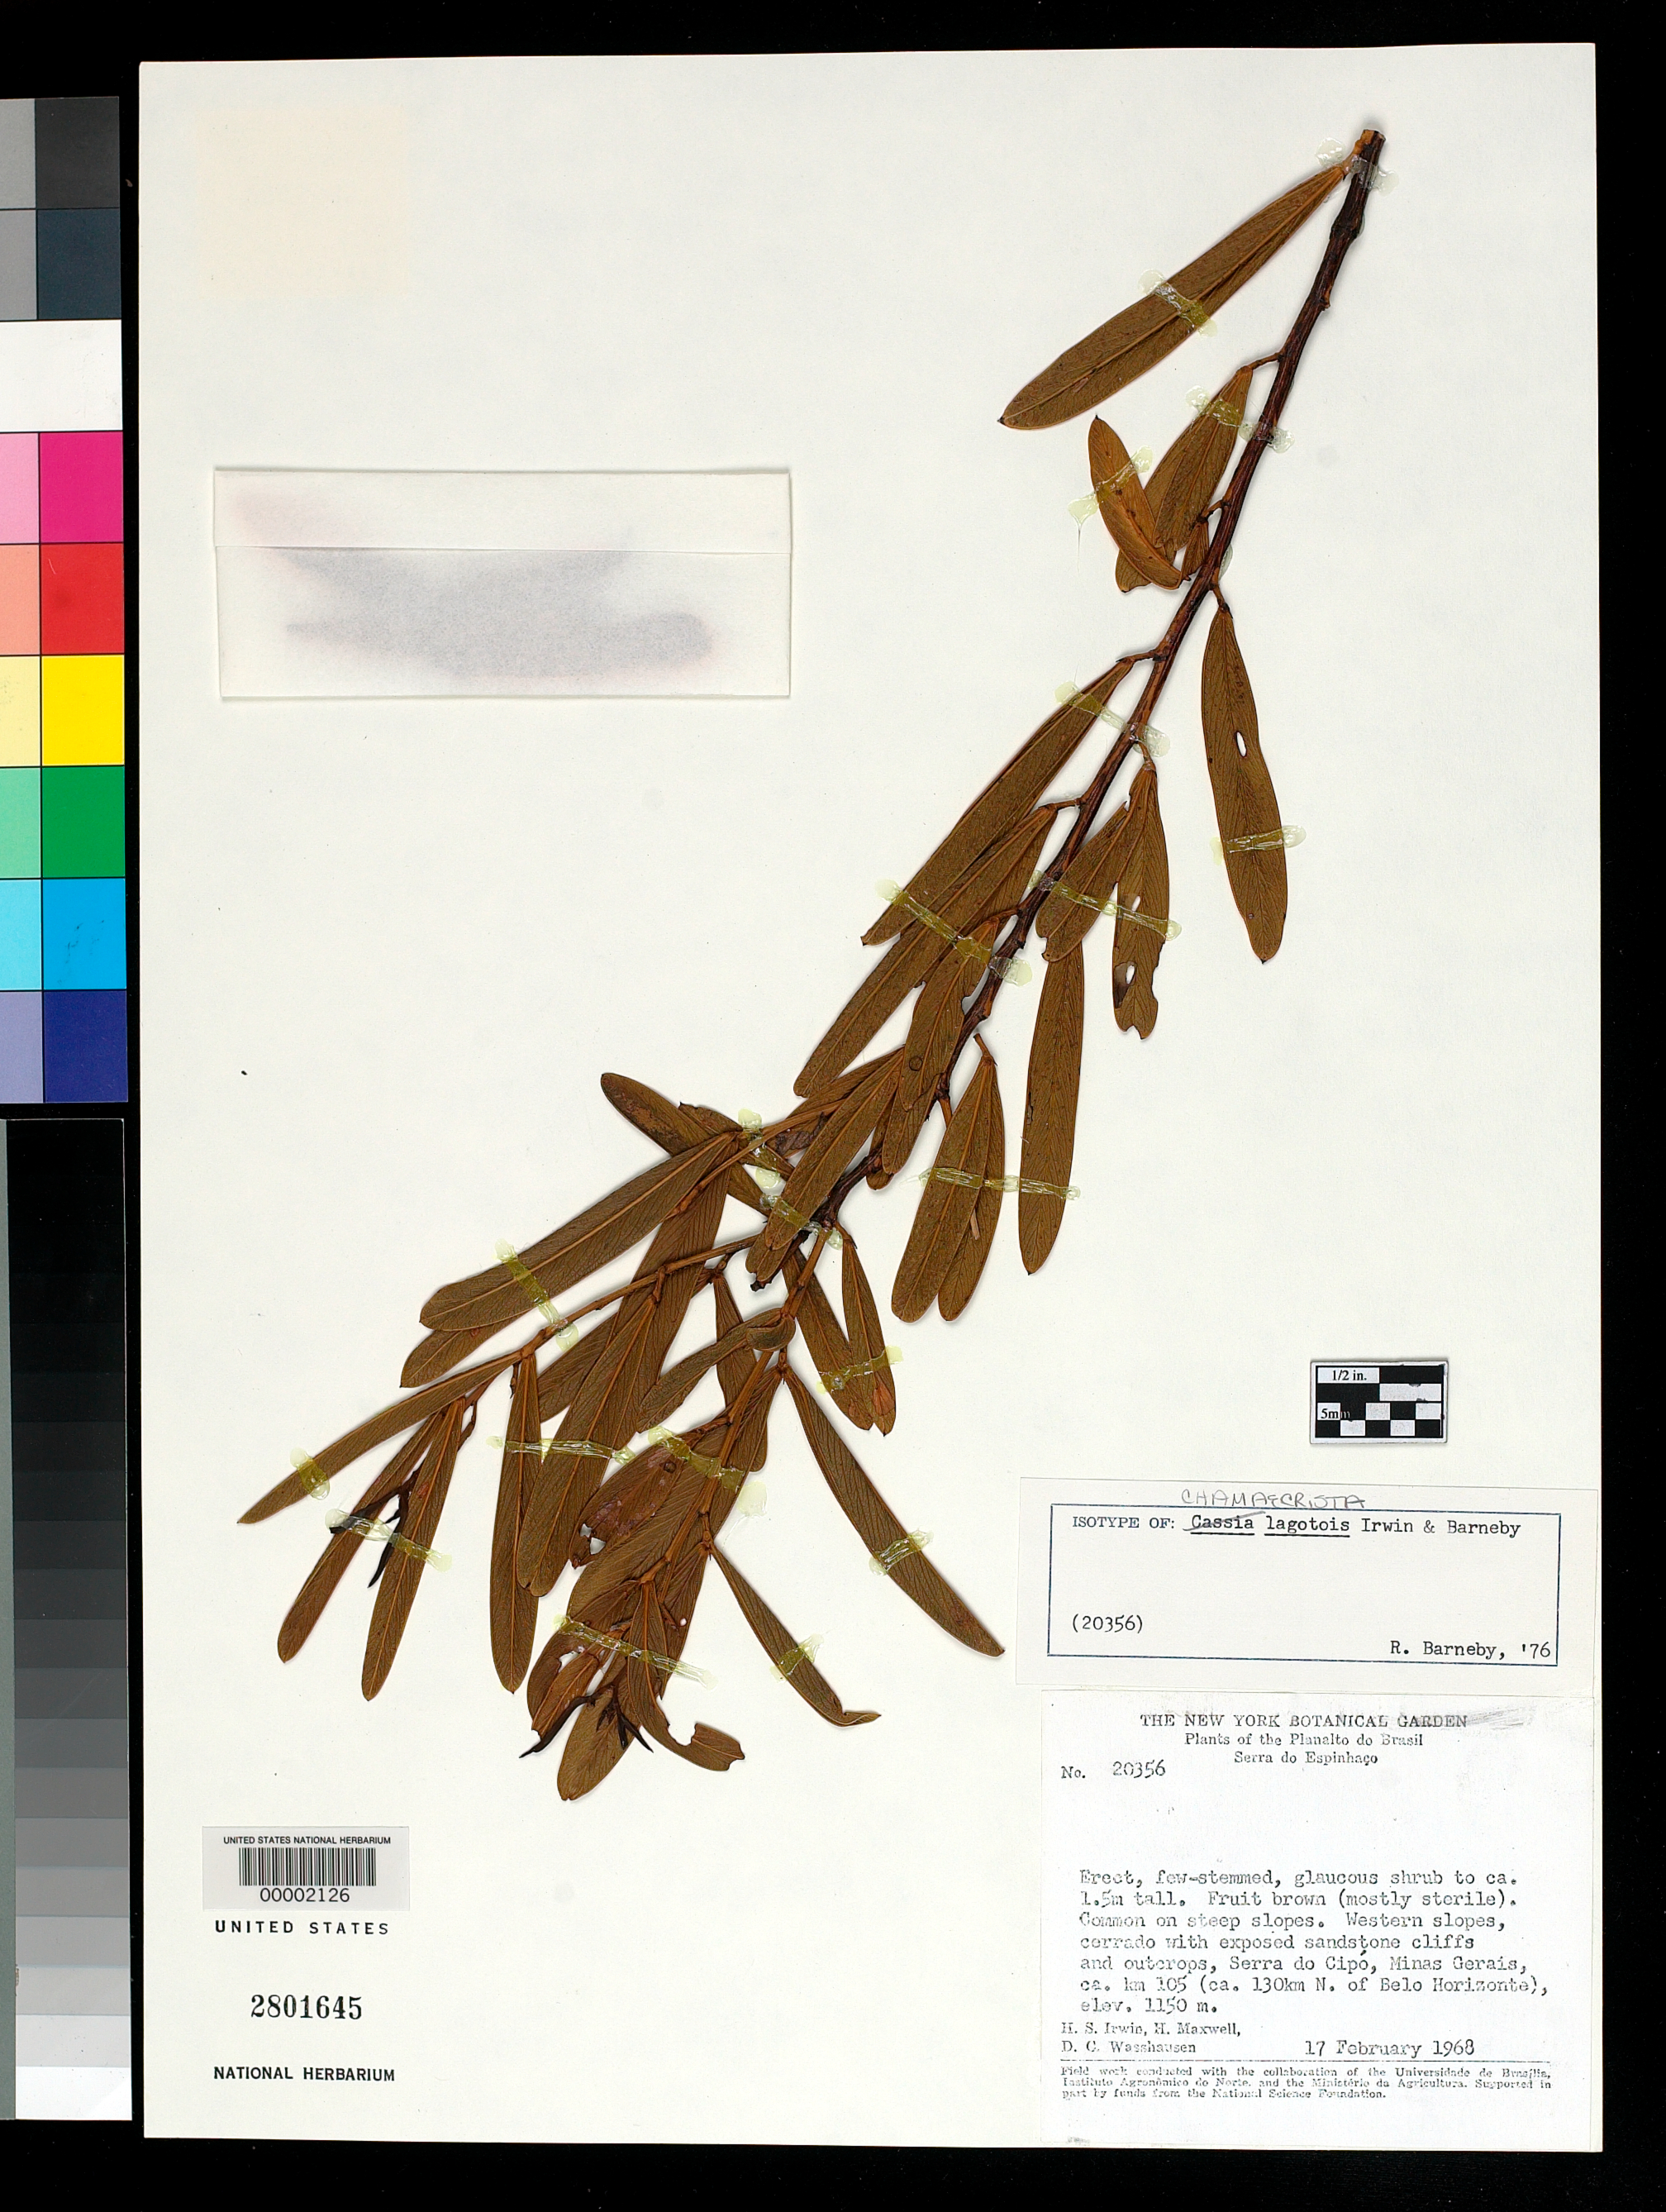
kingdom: Plantae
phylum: Tracheophyta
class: Magnoliopsida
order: Fabales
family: Fabaceae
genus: Chamaecrista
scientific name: Chamaecrista lagotois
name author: H.S. Irwin & Barneby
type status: Isotype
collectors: H. Irwin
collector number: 20356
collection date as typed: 17 Feb 1968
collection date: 1968-02-17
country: Brazil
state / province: Minas Gerais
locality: Serra do Cipo.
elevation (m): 1150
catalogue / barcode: US 2801645